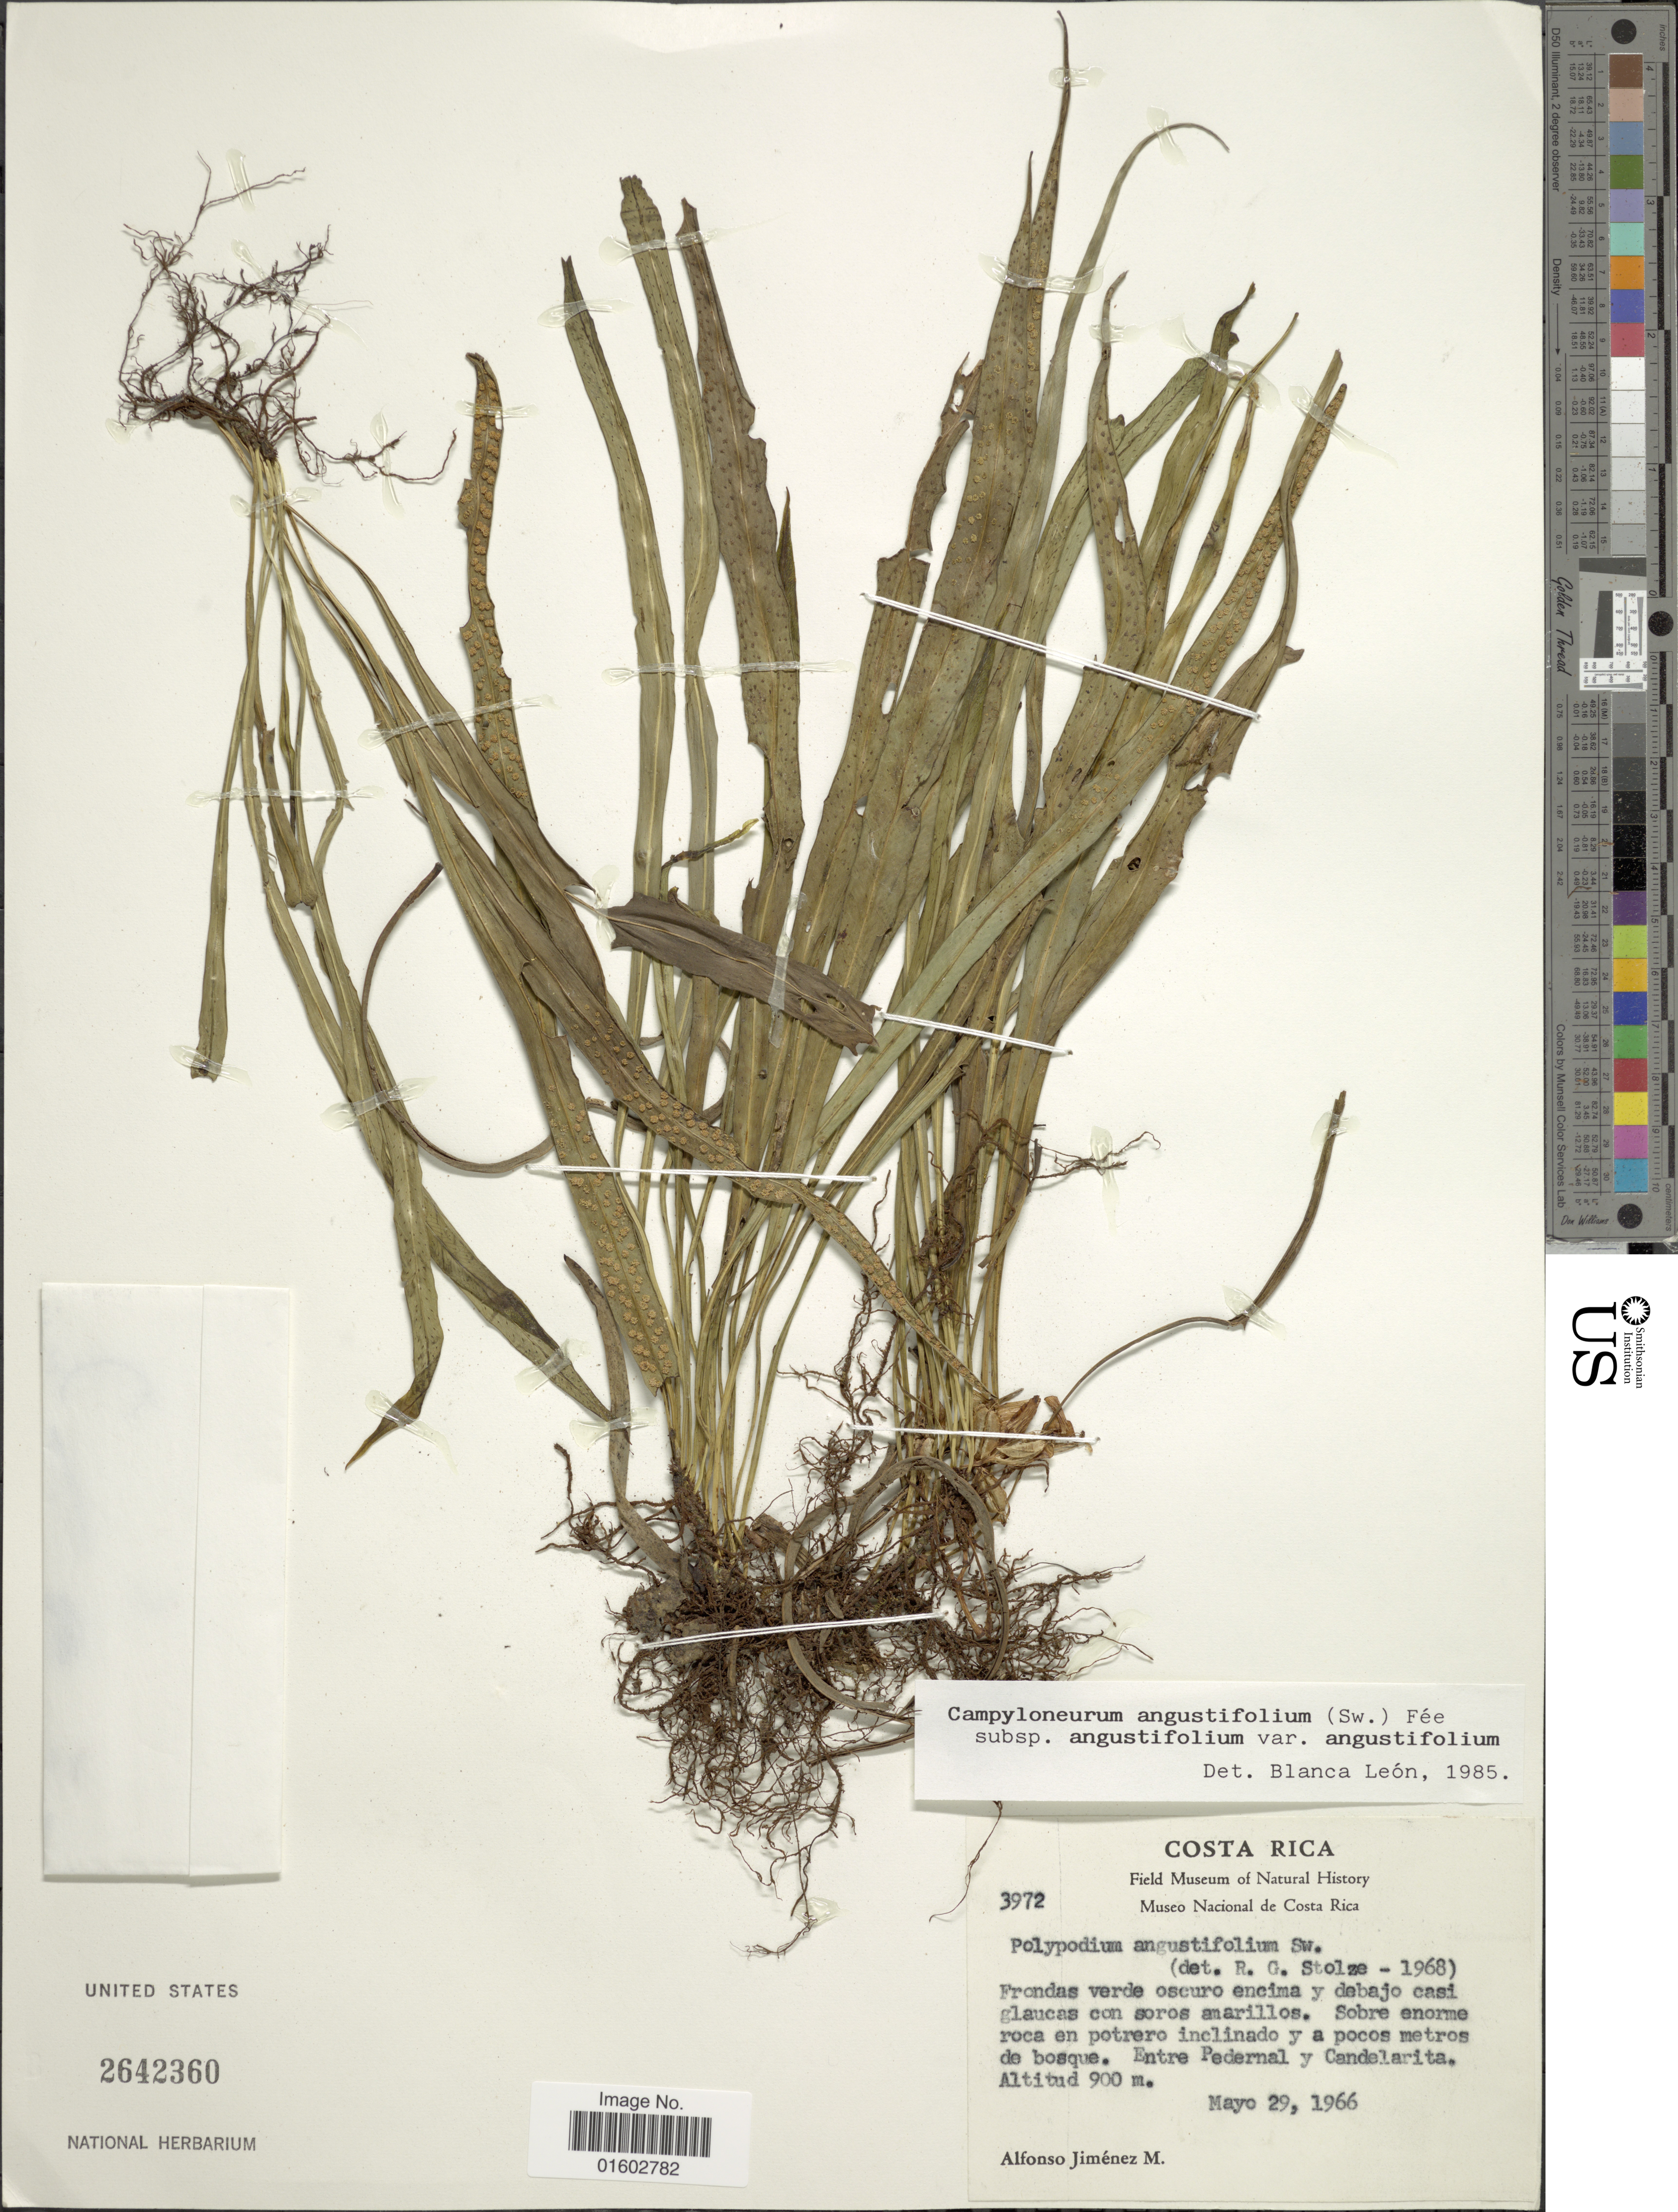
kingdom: Plantae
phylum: Tracheophyta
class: Polypodiopsida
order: Polypodiales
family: Polypodiaceae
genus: Campyloneurum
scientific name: Campyloneurum angustifolium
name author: (Sw.) Fée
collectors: A. Jimenez M.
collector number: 3972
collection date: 1966-05-29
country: Costa Rica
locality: Frondas verde oscuro encima y debajo casi glaucas con soros amarillos, Sobre enorme roca en potrero inclinado y a pocos metros de bosque, Entre Pedernal y Candelarita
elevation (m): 900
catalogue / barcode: US 2642360